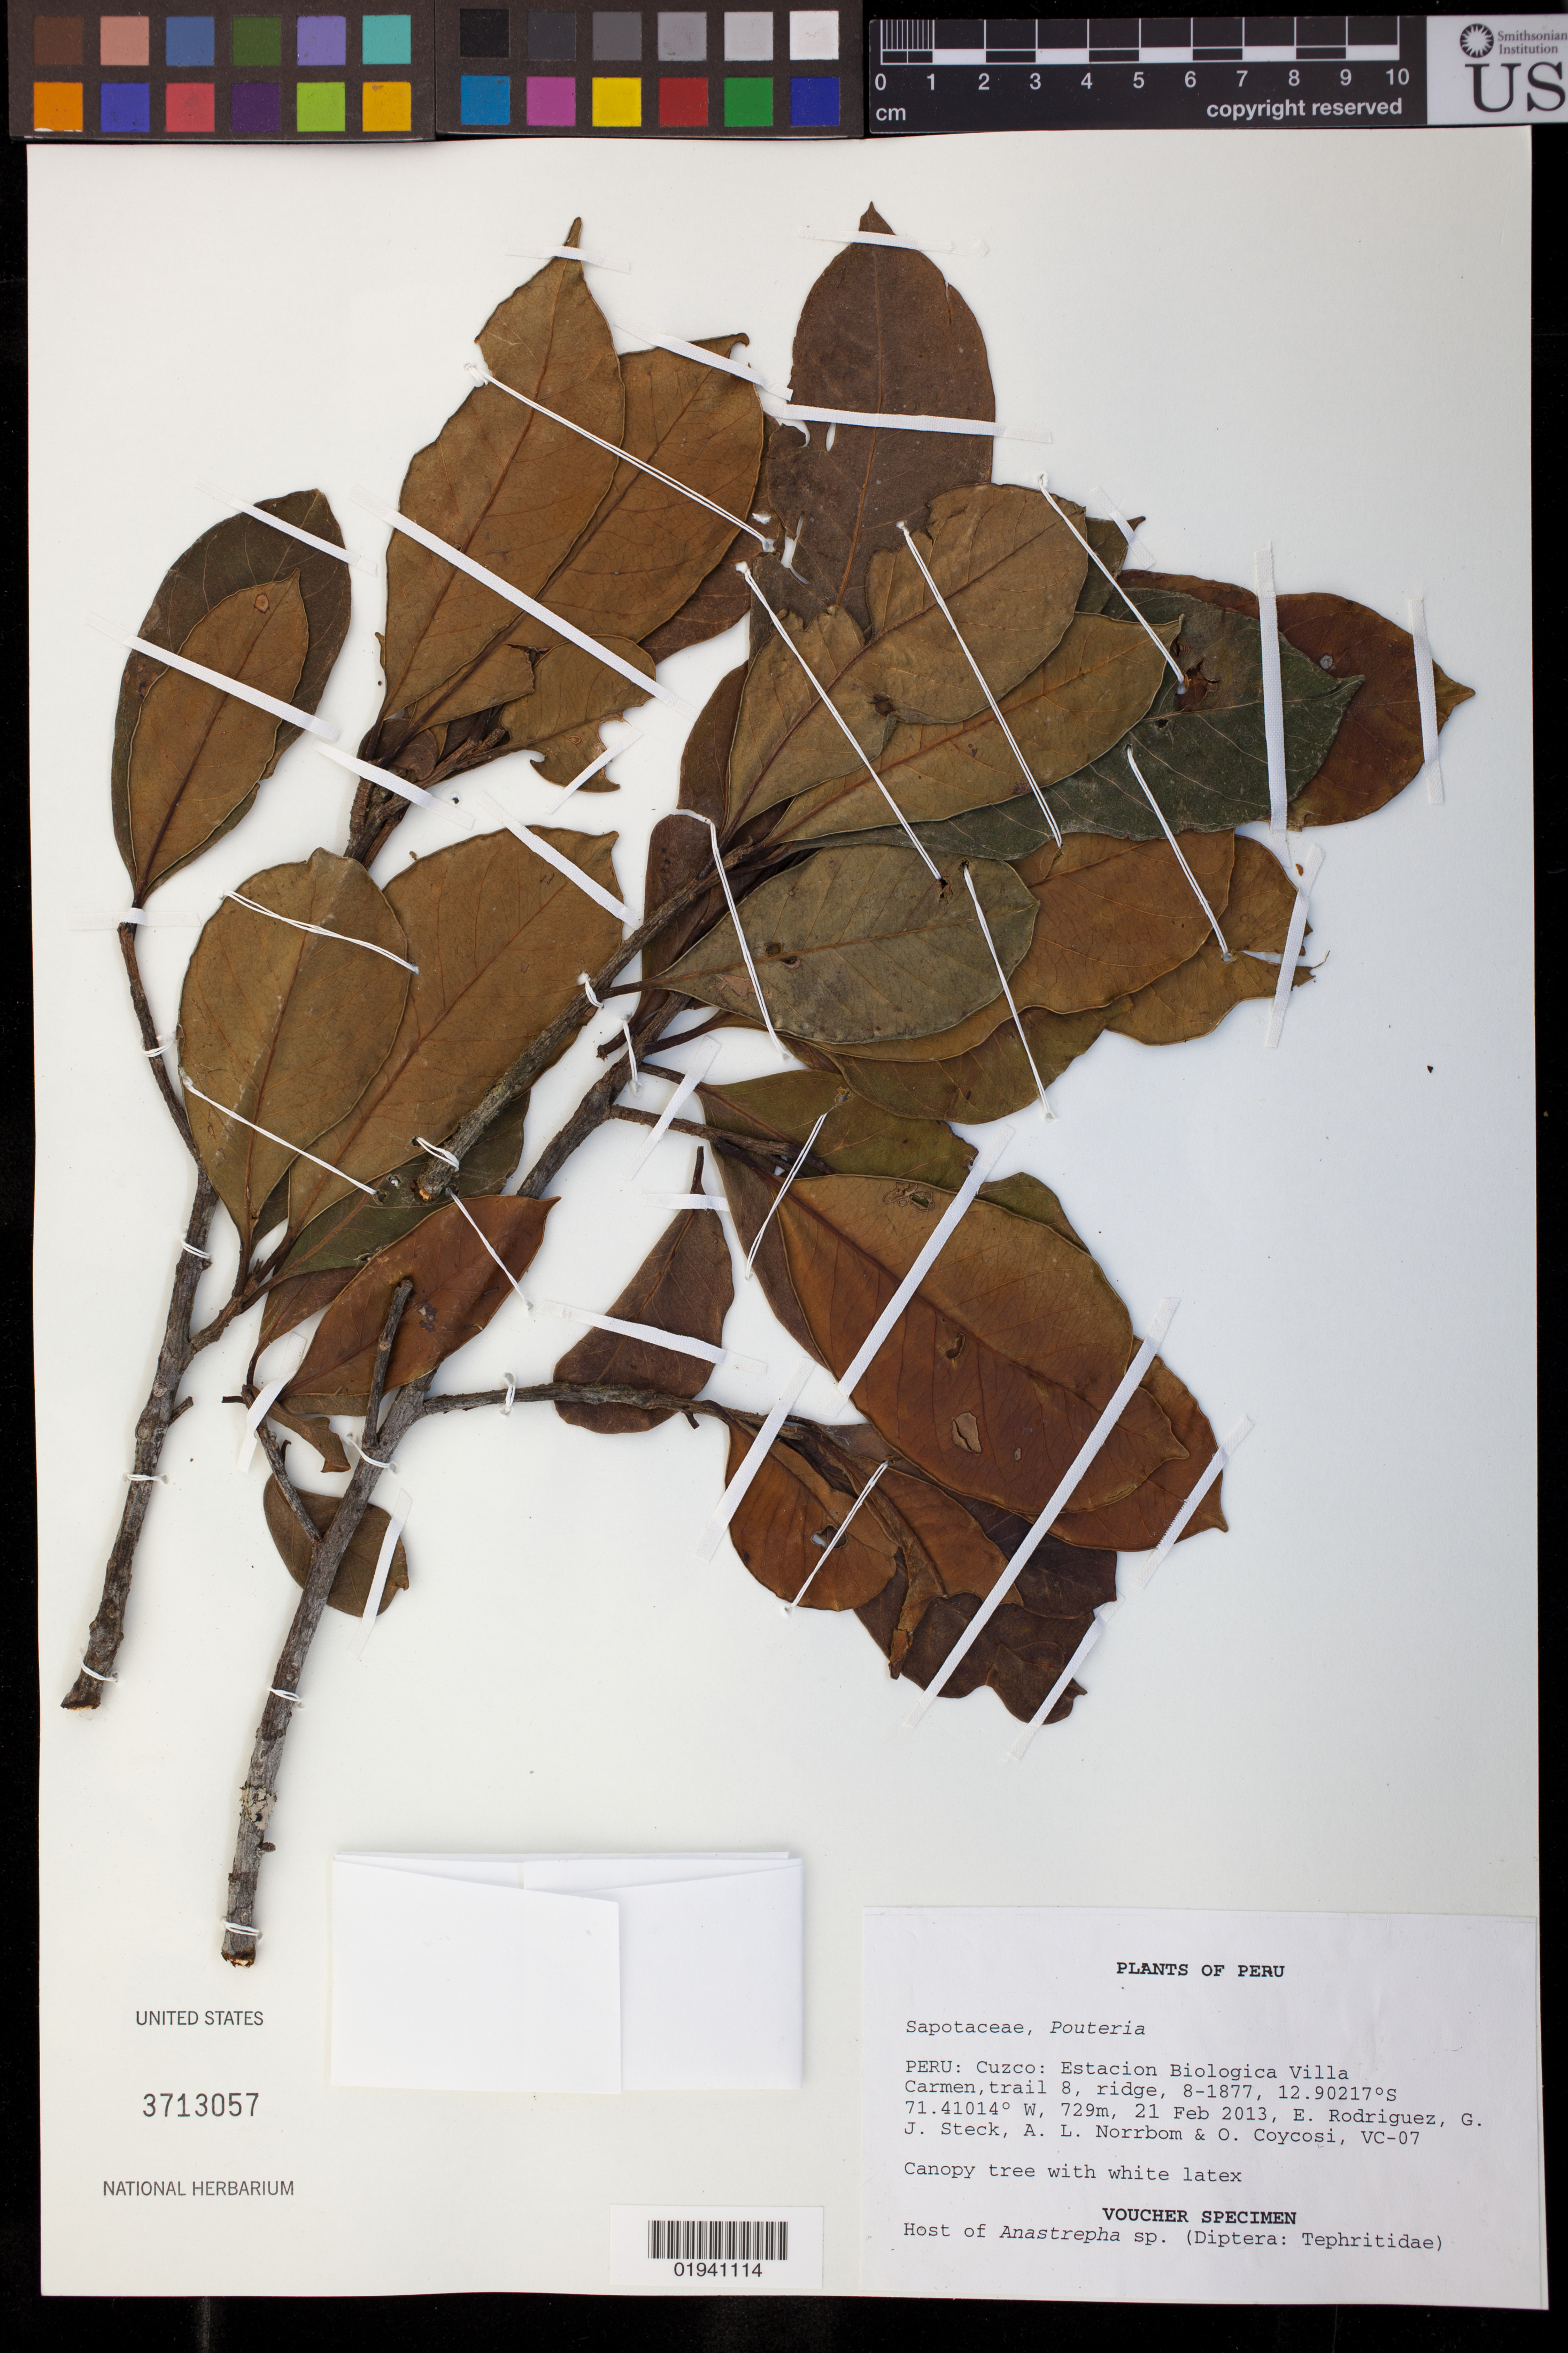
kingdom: Plantae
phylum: Tracheophyta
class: Magnoliopsida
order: Ericales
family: Sapotaceae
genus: Pouteria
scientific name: Pouteria sp.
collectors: E. Rodriguez, G. Steck, A. L. Norrbom & O. Coycosi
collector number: VC-07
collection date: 2013-02-21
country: Peru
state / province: Cusco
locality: Estacion Biologica Villa Carmen, trail 8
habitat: ridge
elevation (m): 729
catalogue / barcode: US 3713057